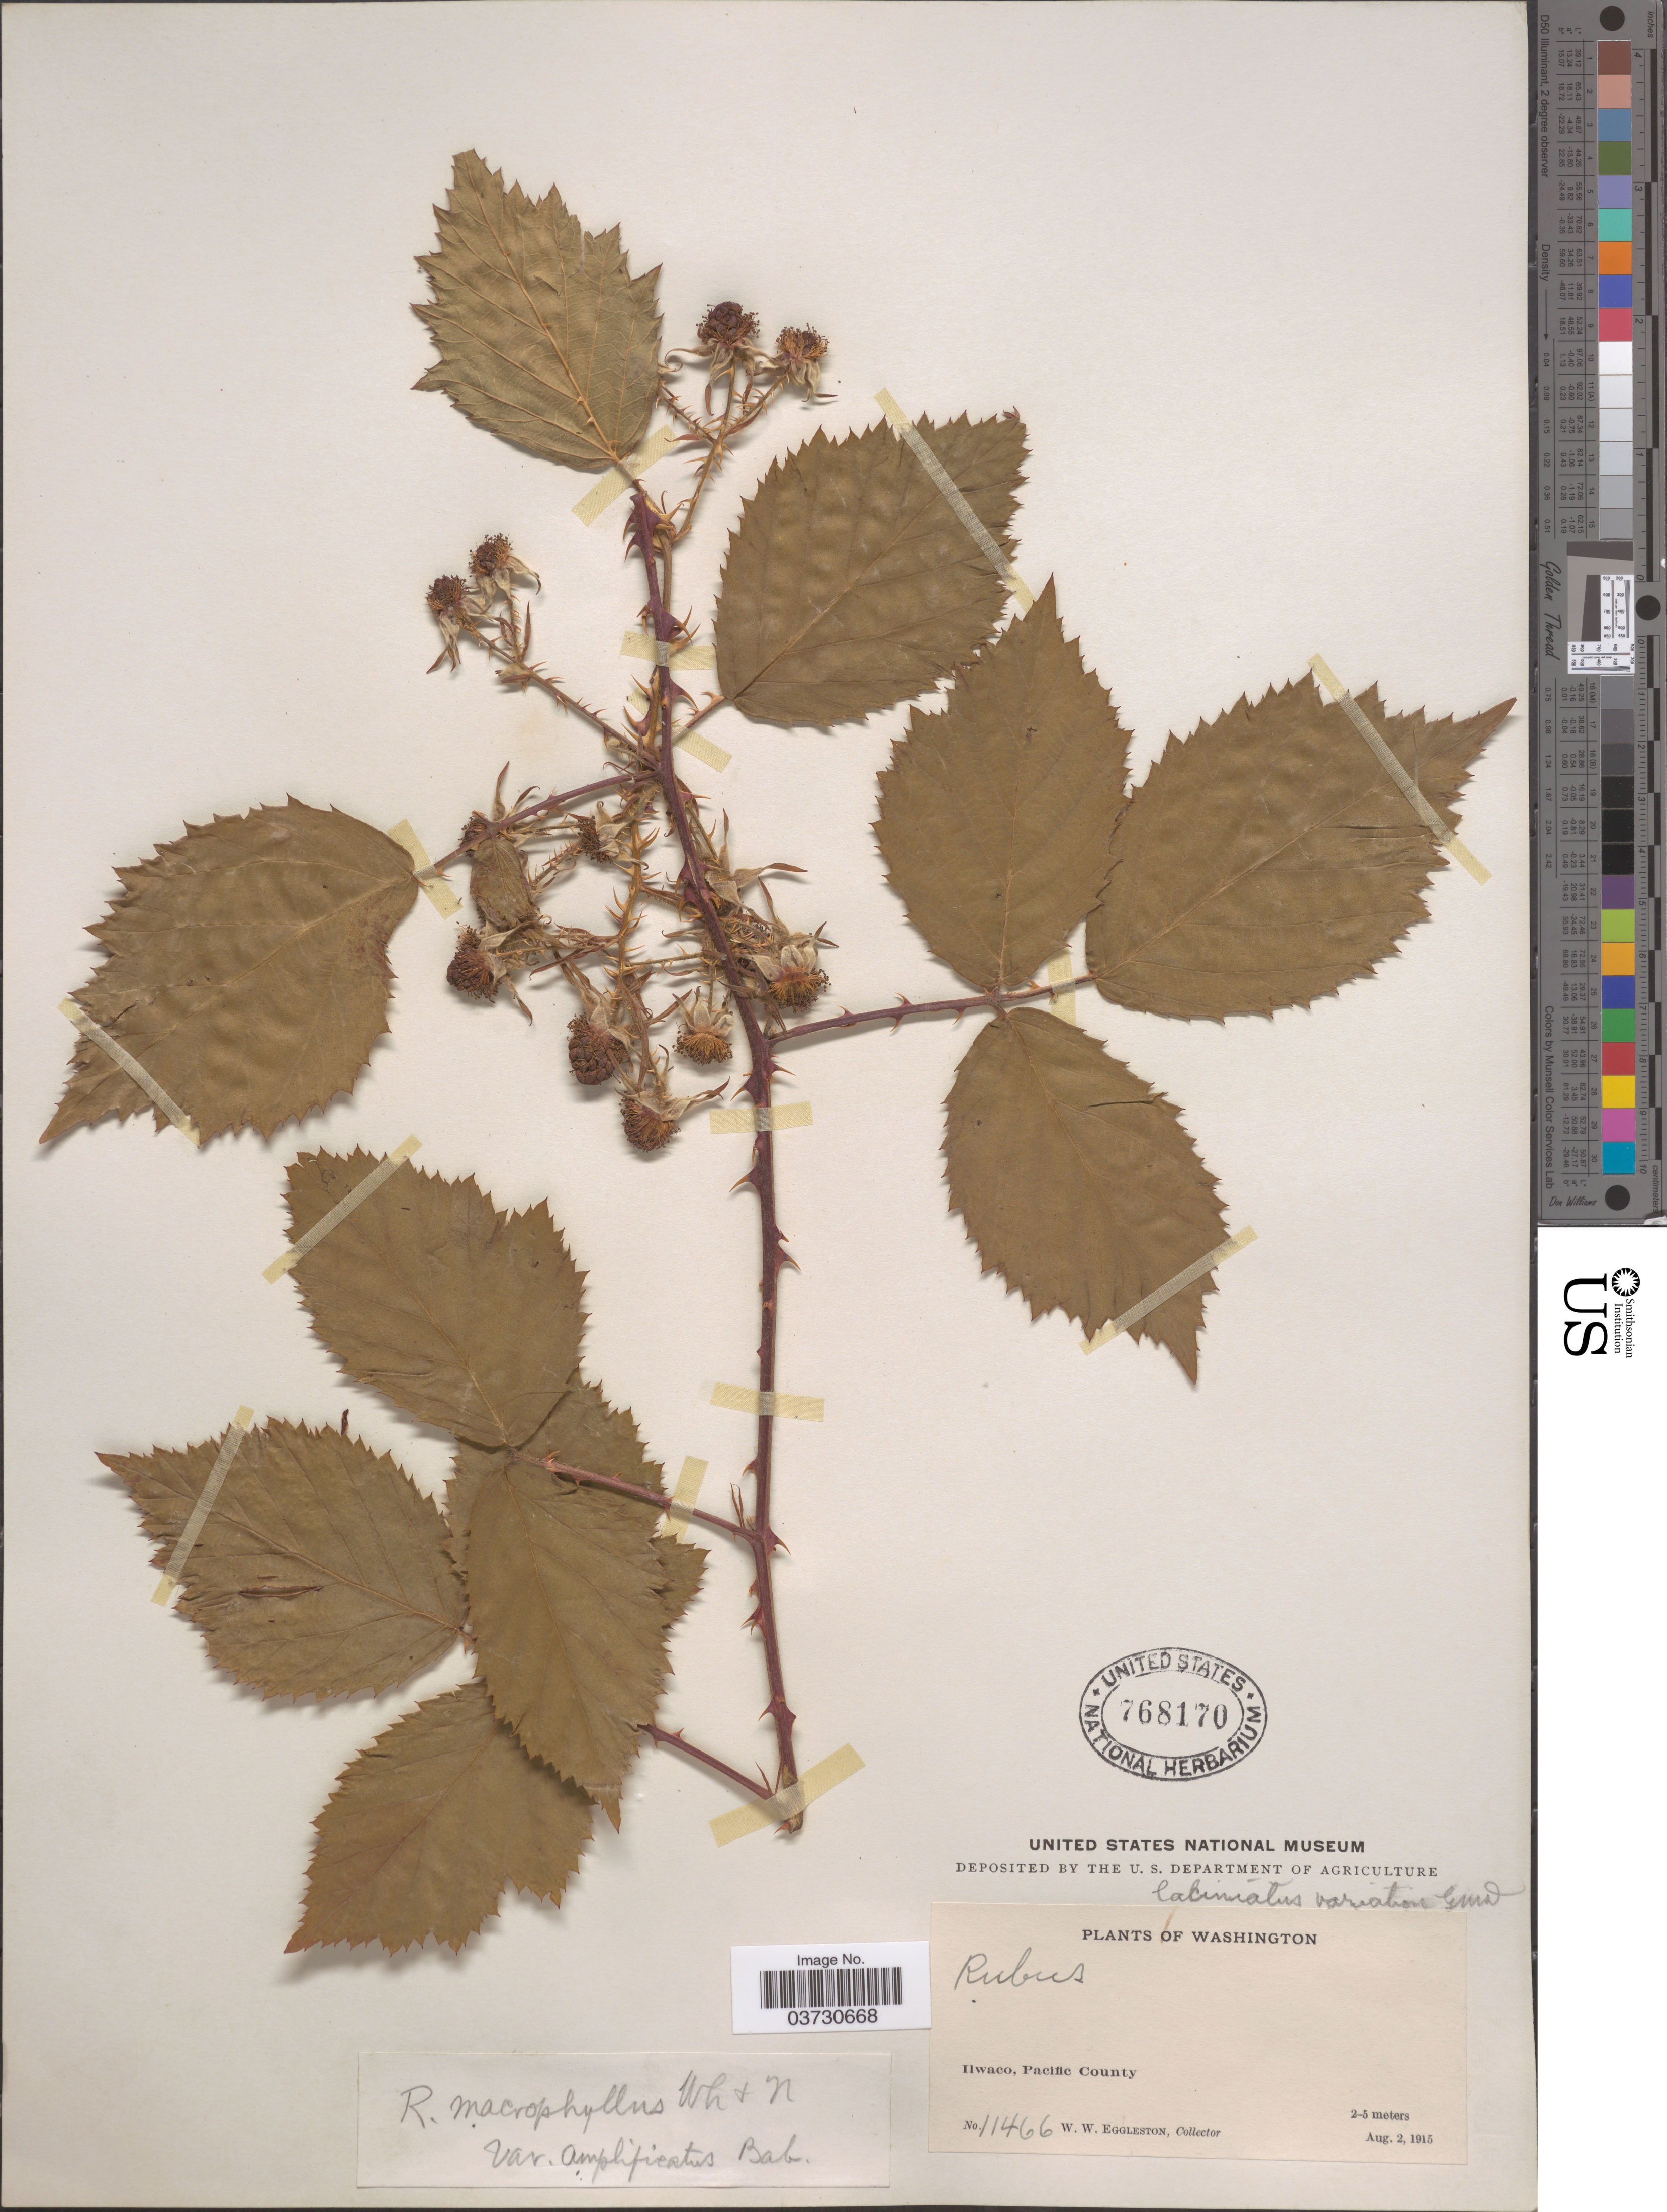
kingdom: Plantae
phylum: Tracheophyta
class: Magnoliopsida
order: Rosales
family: Rosaceae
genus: Rubus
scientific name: Rubus macrophyllus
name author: Weihe & Nees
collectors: W. W. Eggleston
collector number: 11466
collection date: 1915-08-02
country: United States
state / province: Washington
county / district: Pacific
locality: Ilwaco, Pacific County.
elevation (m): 2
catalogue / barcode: US 768170